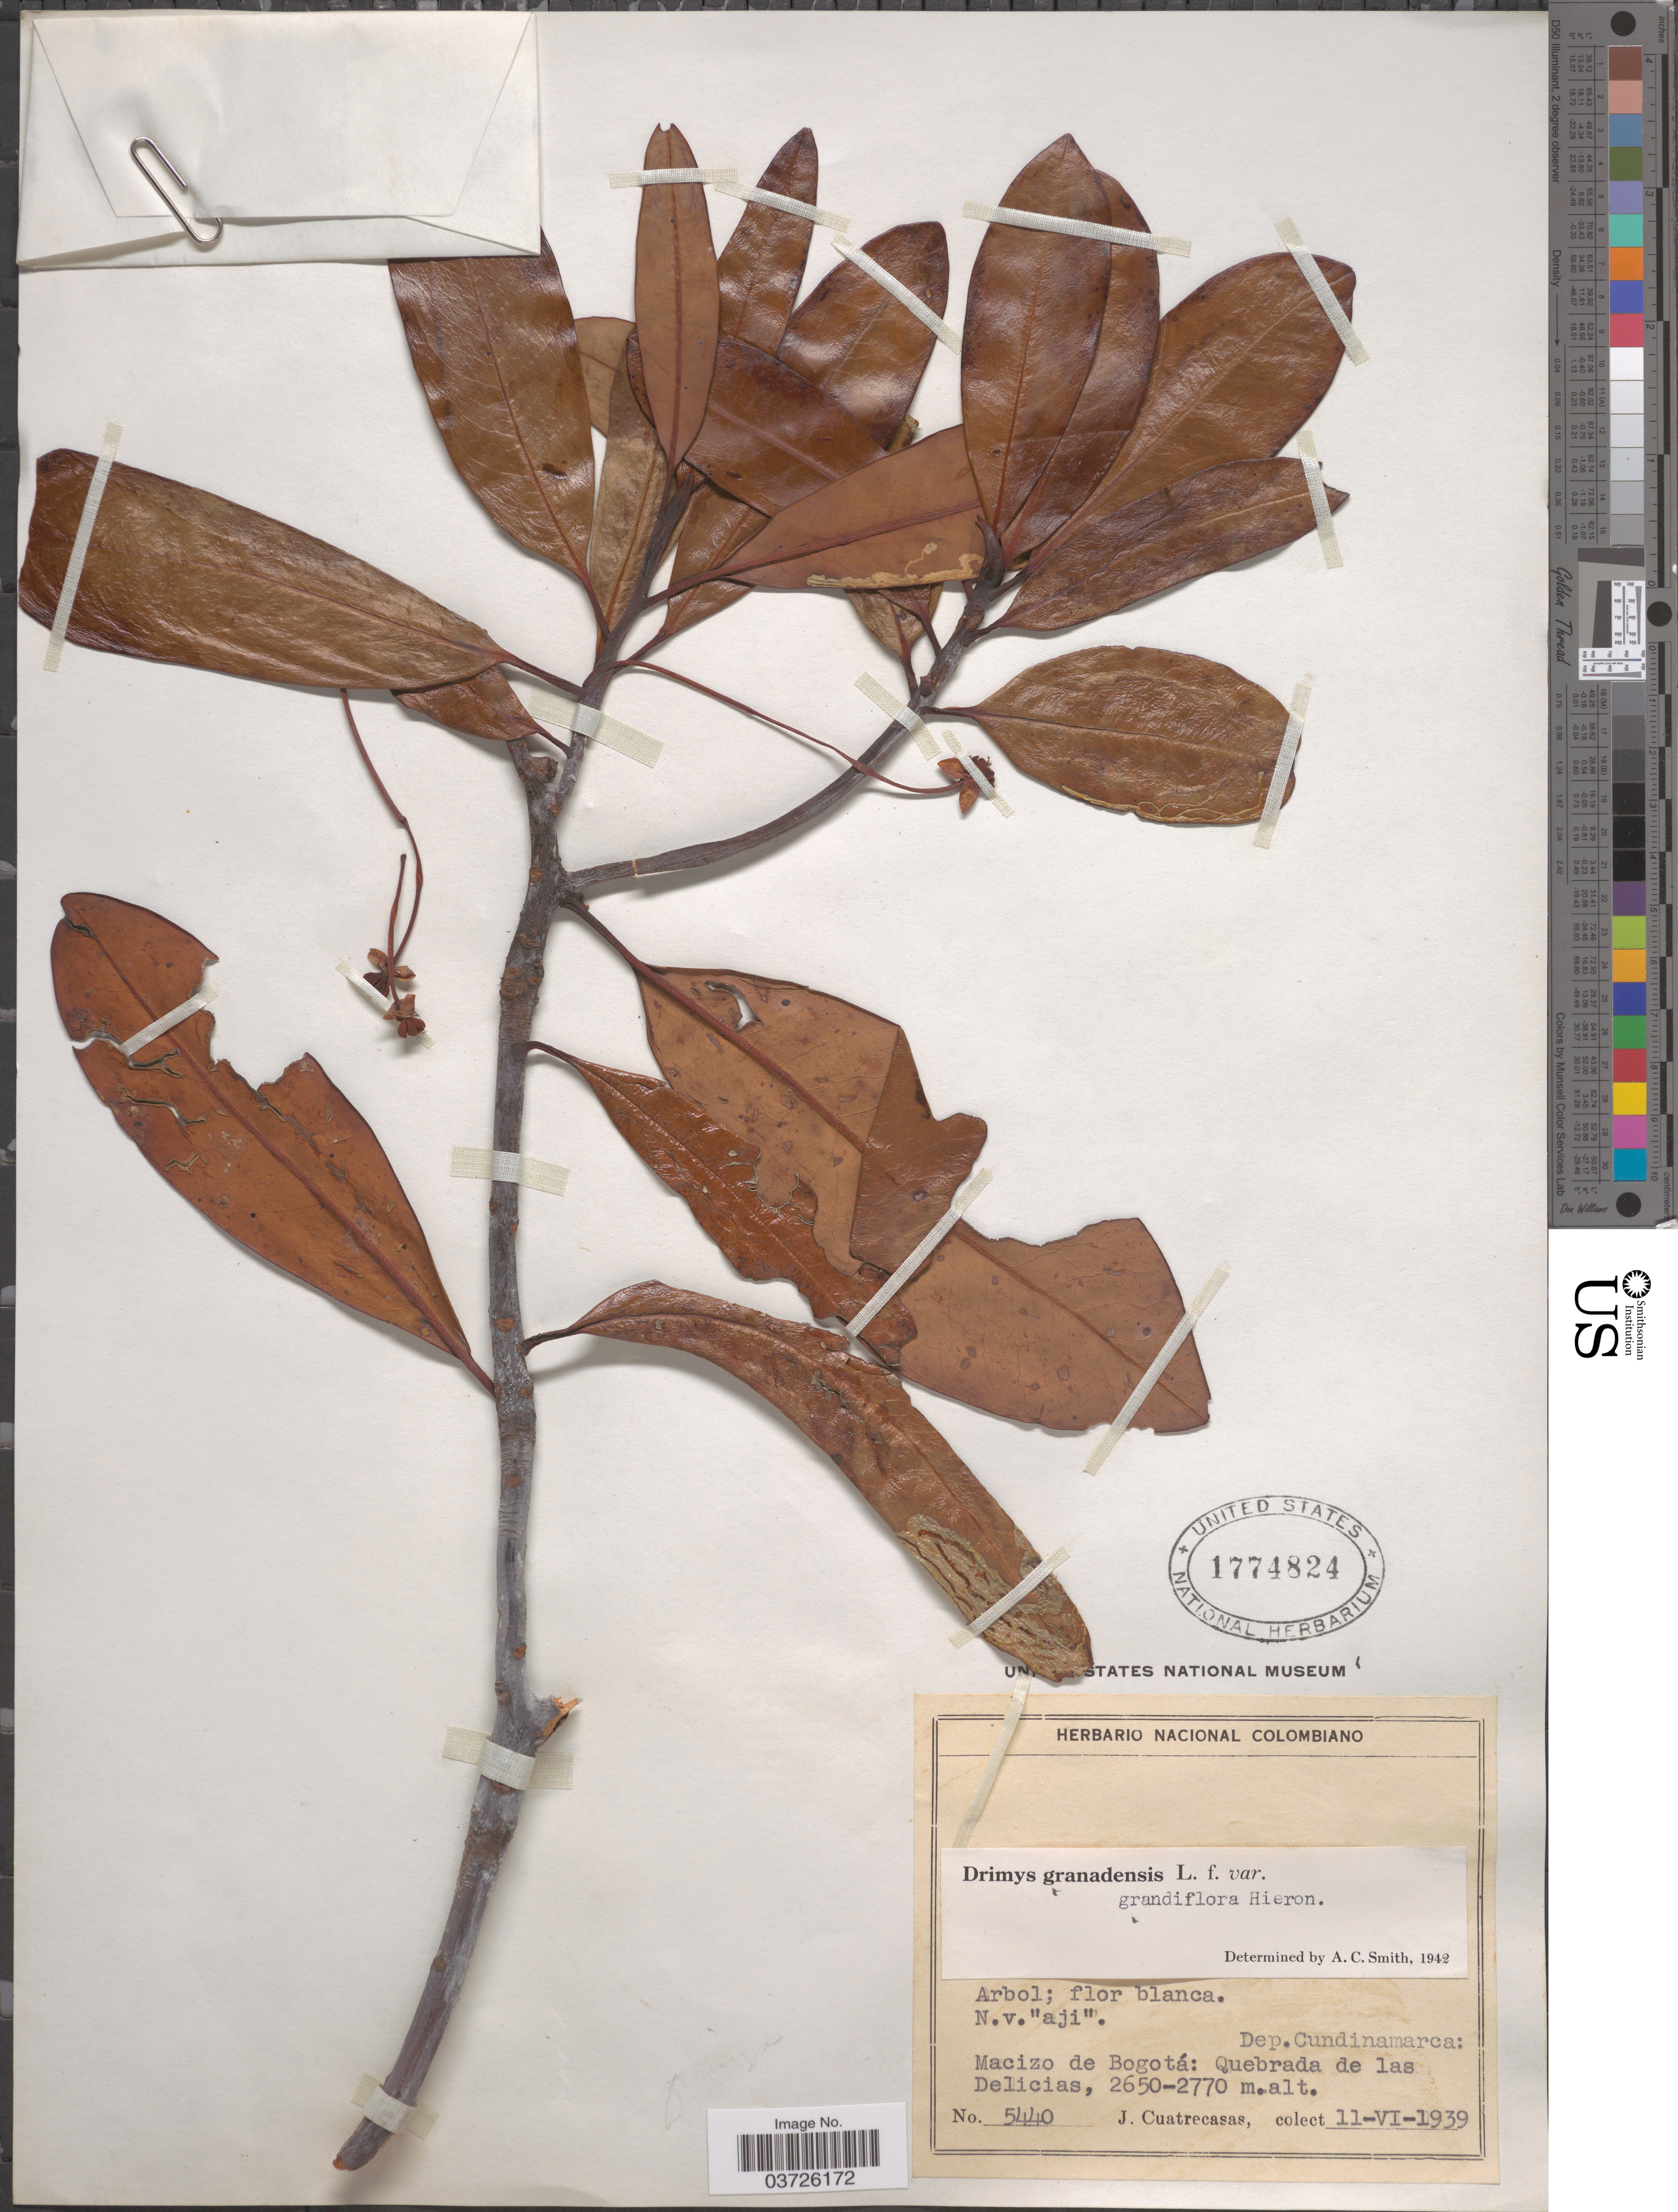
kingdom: Plantae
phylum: Tracheophyta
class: Magnoliopsida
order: Canellales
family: Winteraceae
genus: Drimys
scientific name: Drimys granadensis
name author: L. f.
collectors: J. Cuatrecasas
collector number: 5440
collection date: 1939-06-11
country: Colombia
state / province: Cundinamarca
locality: Dep.Cundinamarca: Macizo de Bogotá: Quebrada de las Delicias.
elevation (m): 2650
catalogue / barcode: US 1774824